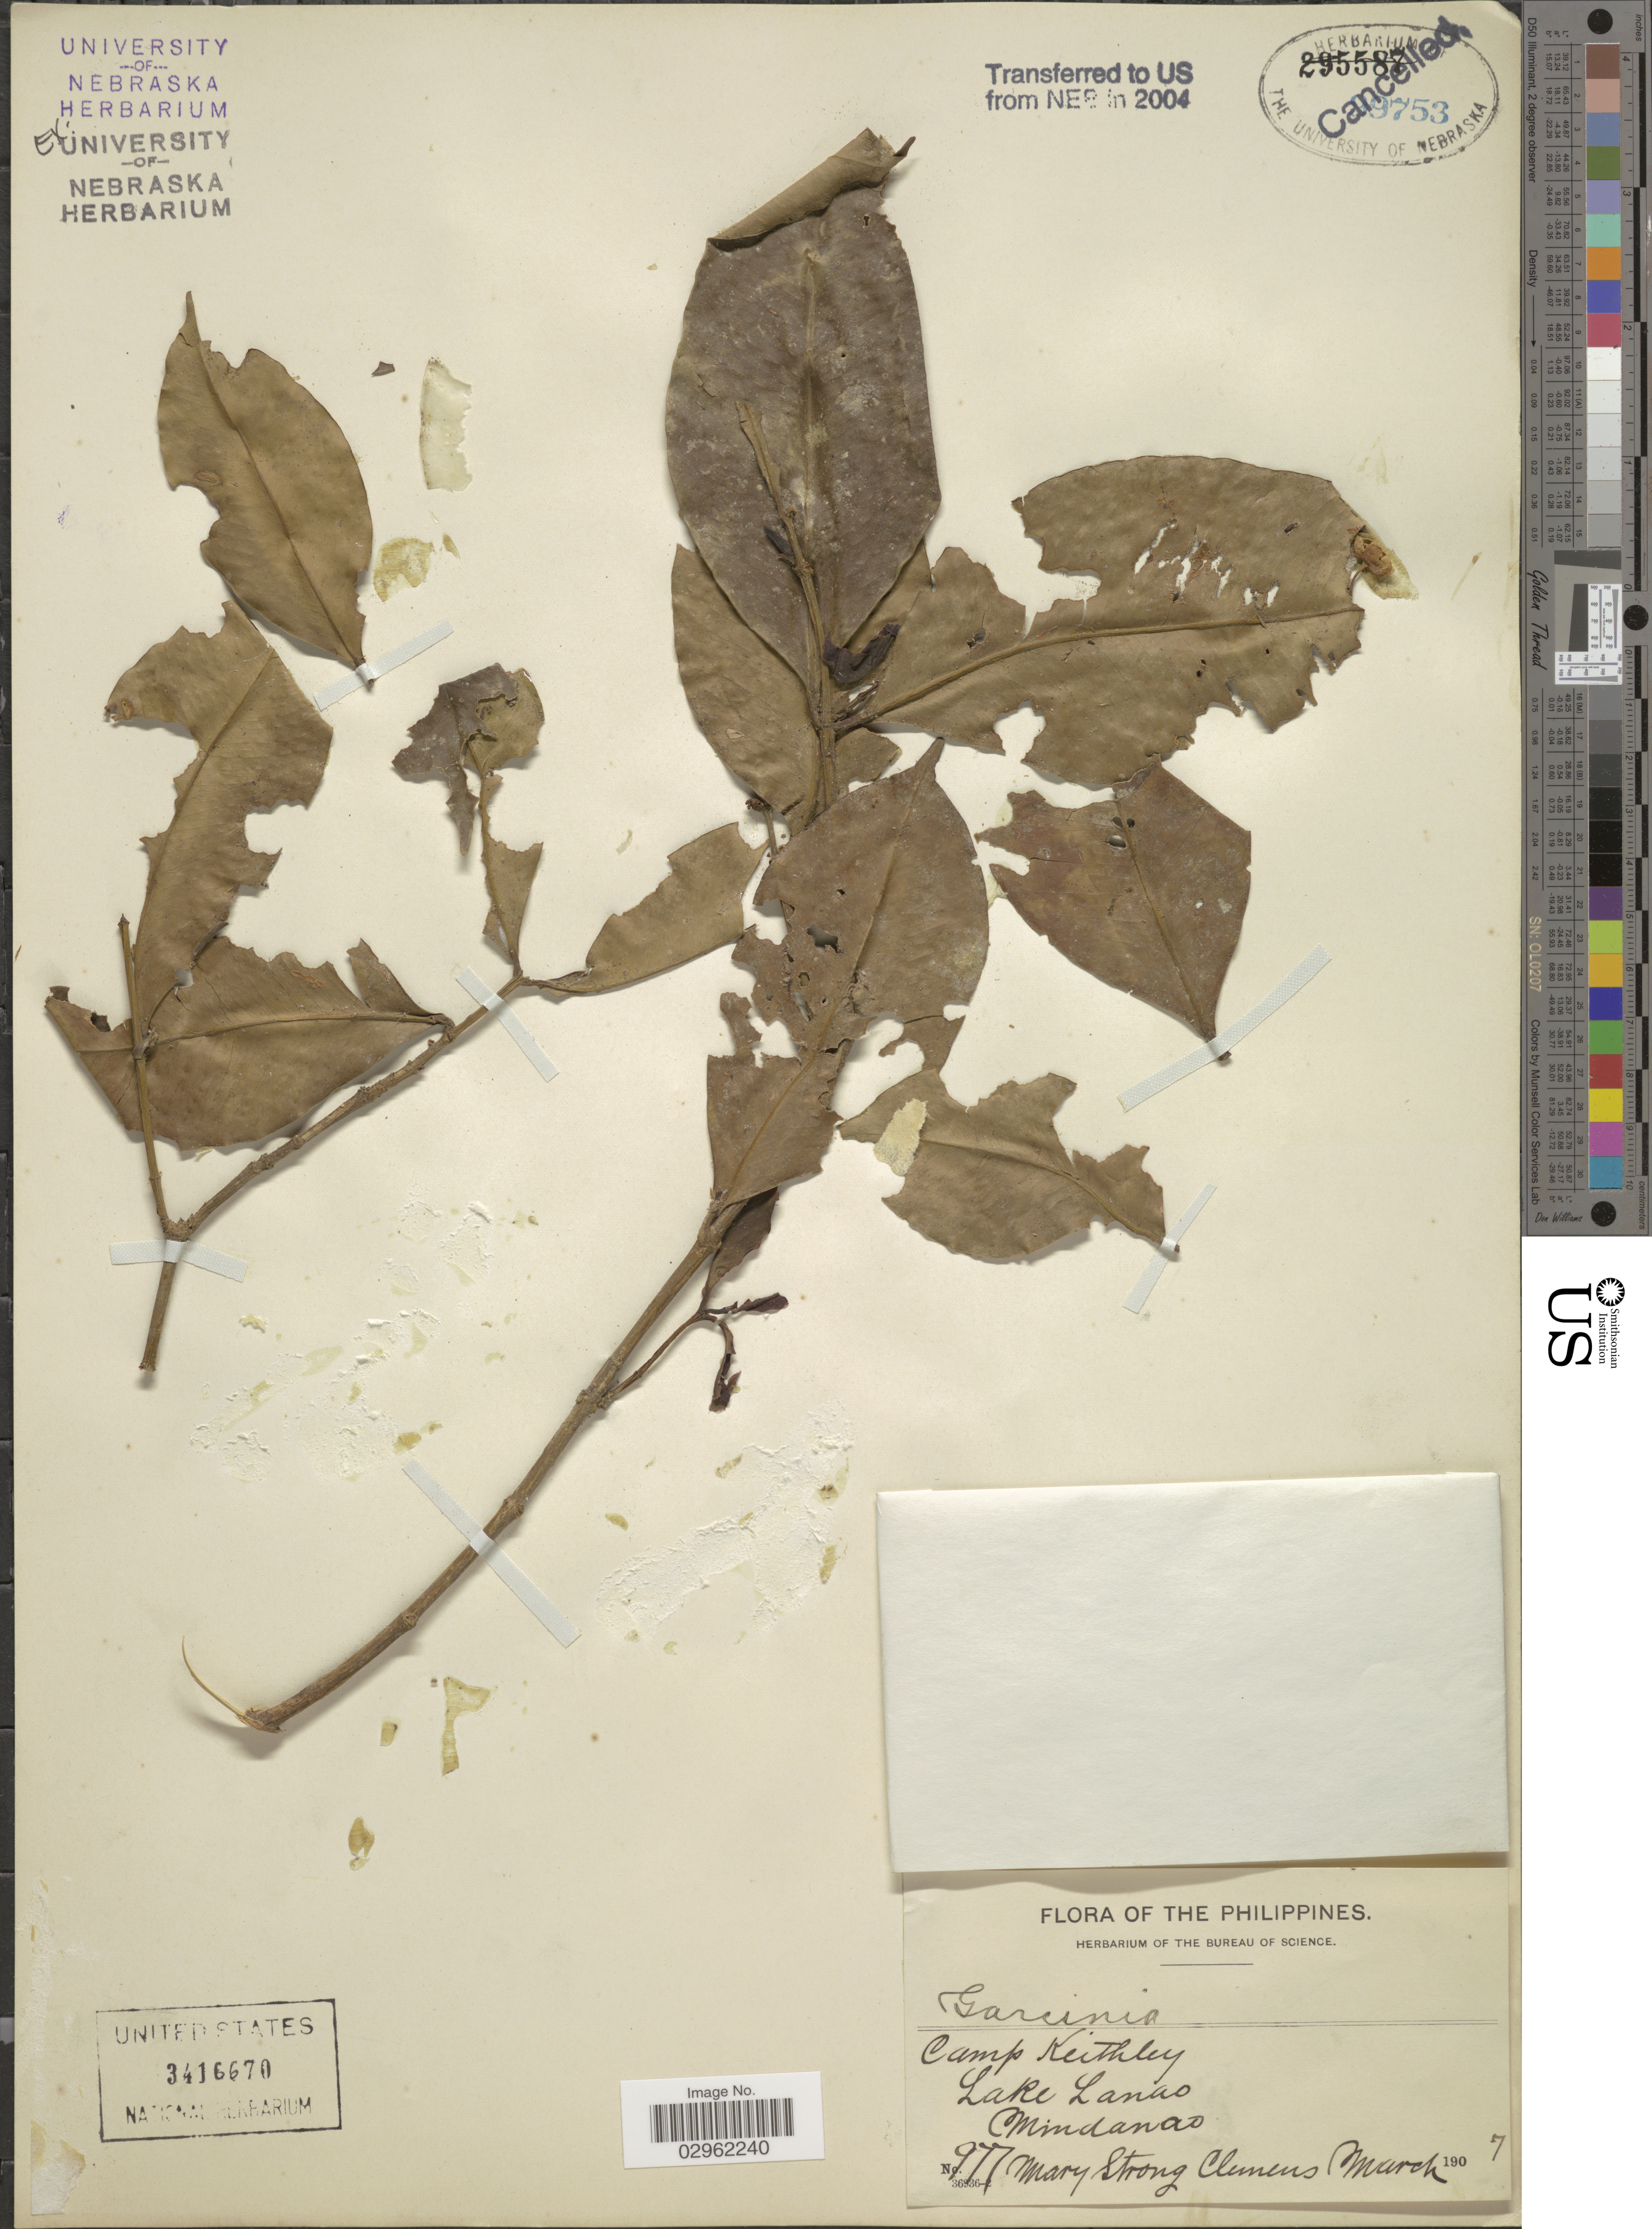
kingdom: Plantae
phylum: Tracheophyta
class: Magnoliopsida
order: Malpighiales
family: Clusiaceae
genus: Garcinia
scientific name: Garcinia sp.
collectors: M. S. Clemens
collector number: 977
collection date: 1907-03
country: Philippines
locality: Camp Keithley, Lake Lanao, Mindanao.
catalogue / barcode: US 3416670